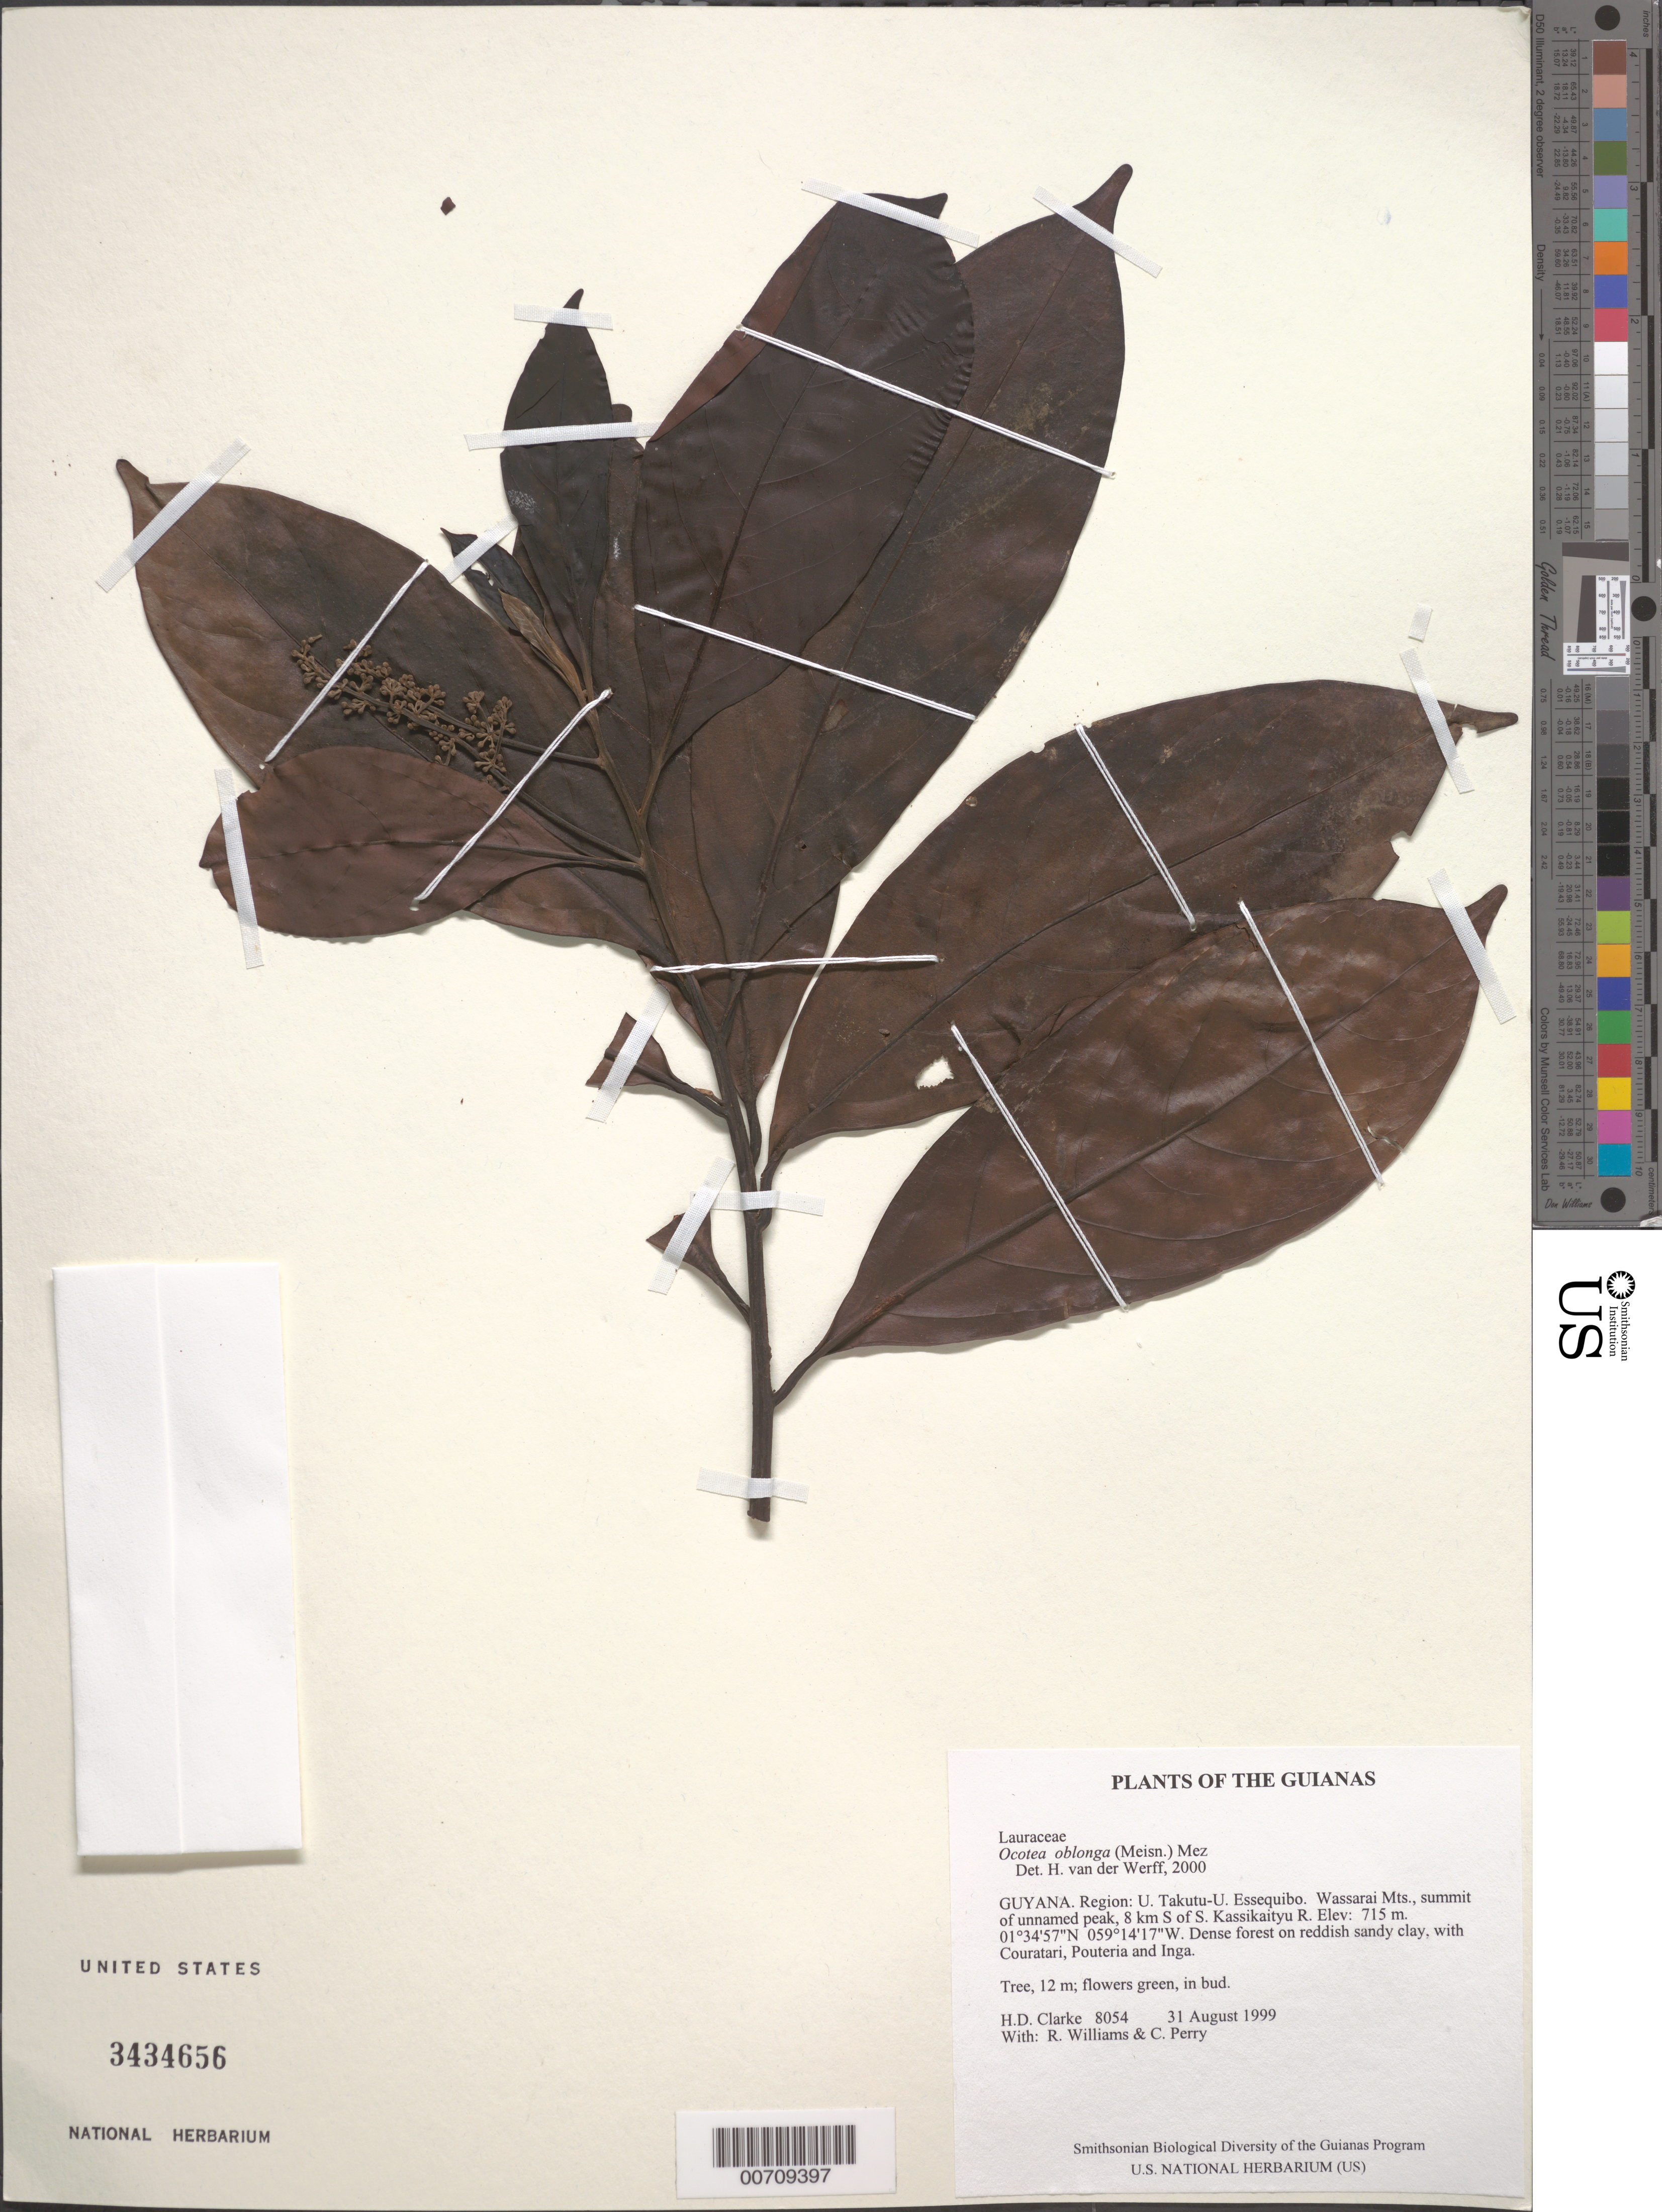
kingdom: Plantae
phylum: Tracheophyta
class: Magnoliopsida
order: Laurales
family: Lauraceae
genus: Ocotea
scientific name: Ocotea oblonga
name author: (Meisn.) Mez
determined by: van der Werff, H., (MO), Missouri Botanical Garden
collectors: H. D. Clarke, R. Williams & C. Perry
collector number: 8054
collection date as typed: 31 August 1999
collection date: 1999-08-31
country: Guyana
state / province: U. Takutu-U. Essequibo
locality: Wassarai Mts., summit of unnamed peak, 8 km S of S. Kassikaityu R.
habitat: Dense forest on reddish sandy clay, with Couratari, Pouteria and Inga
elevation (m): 715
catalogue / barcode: US 3434656